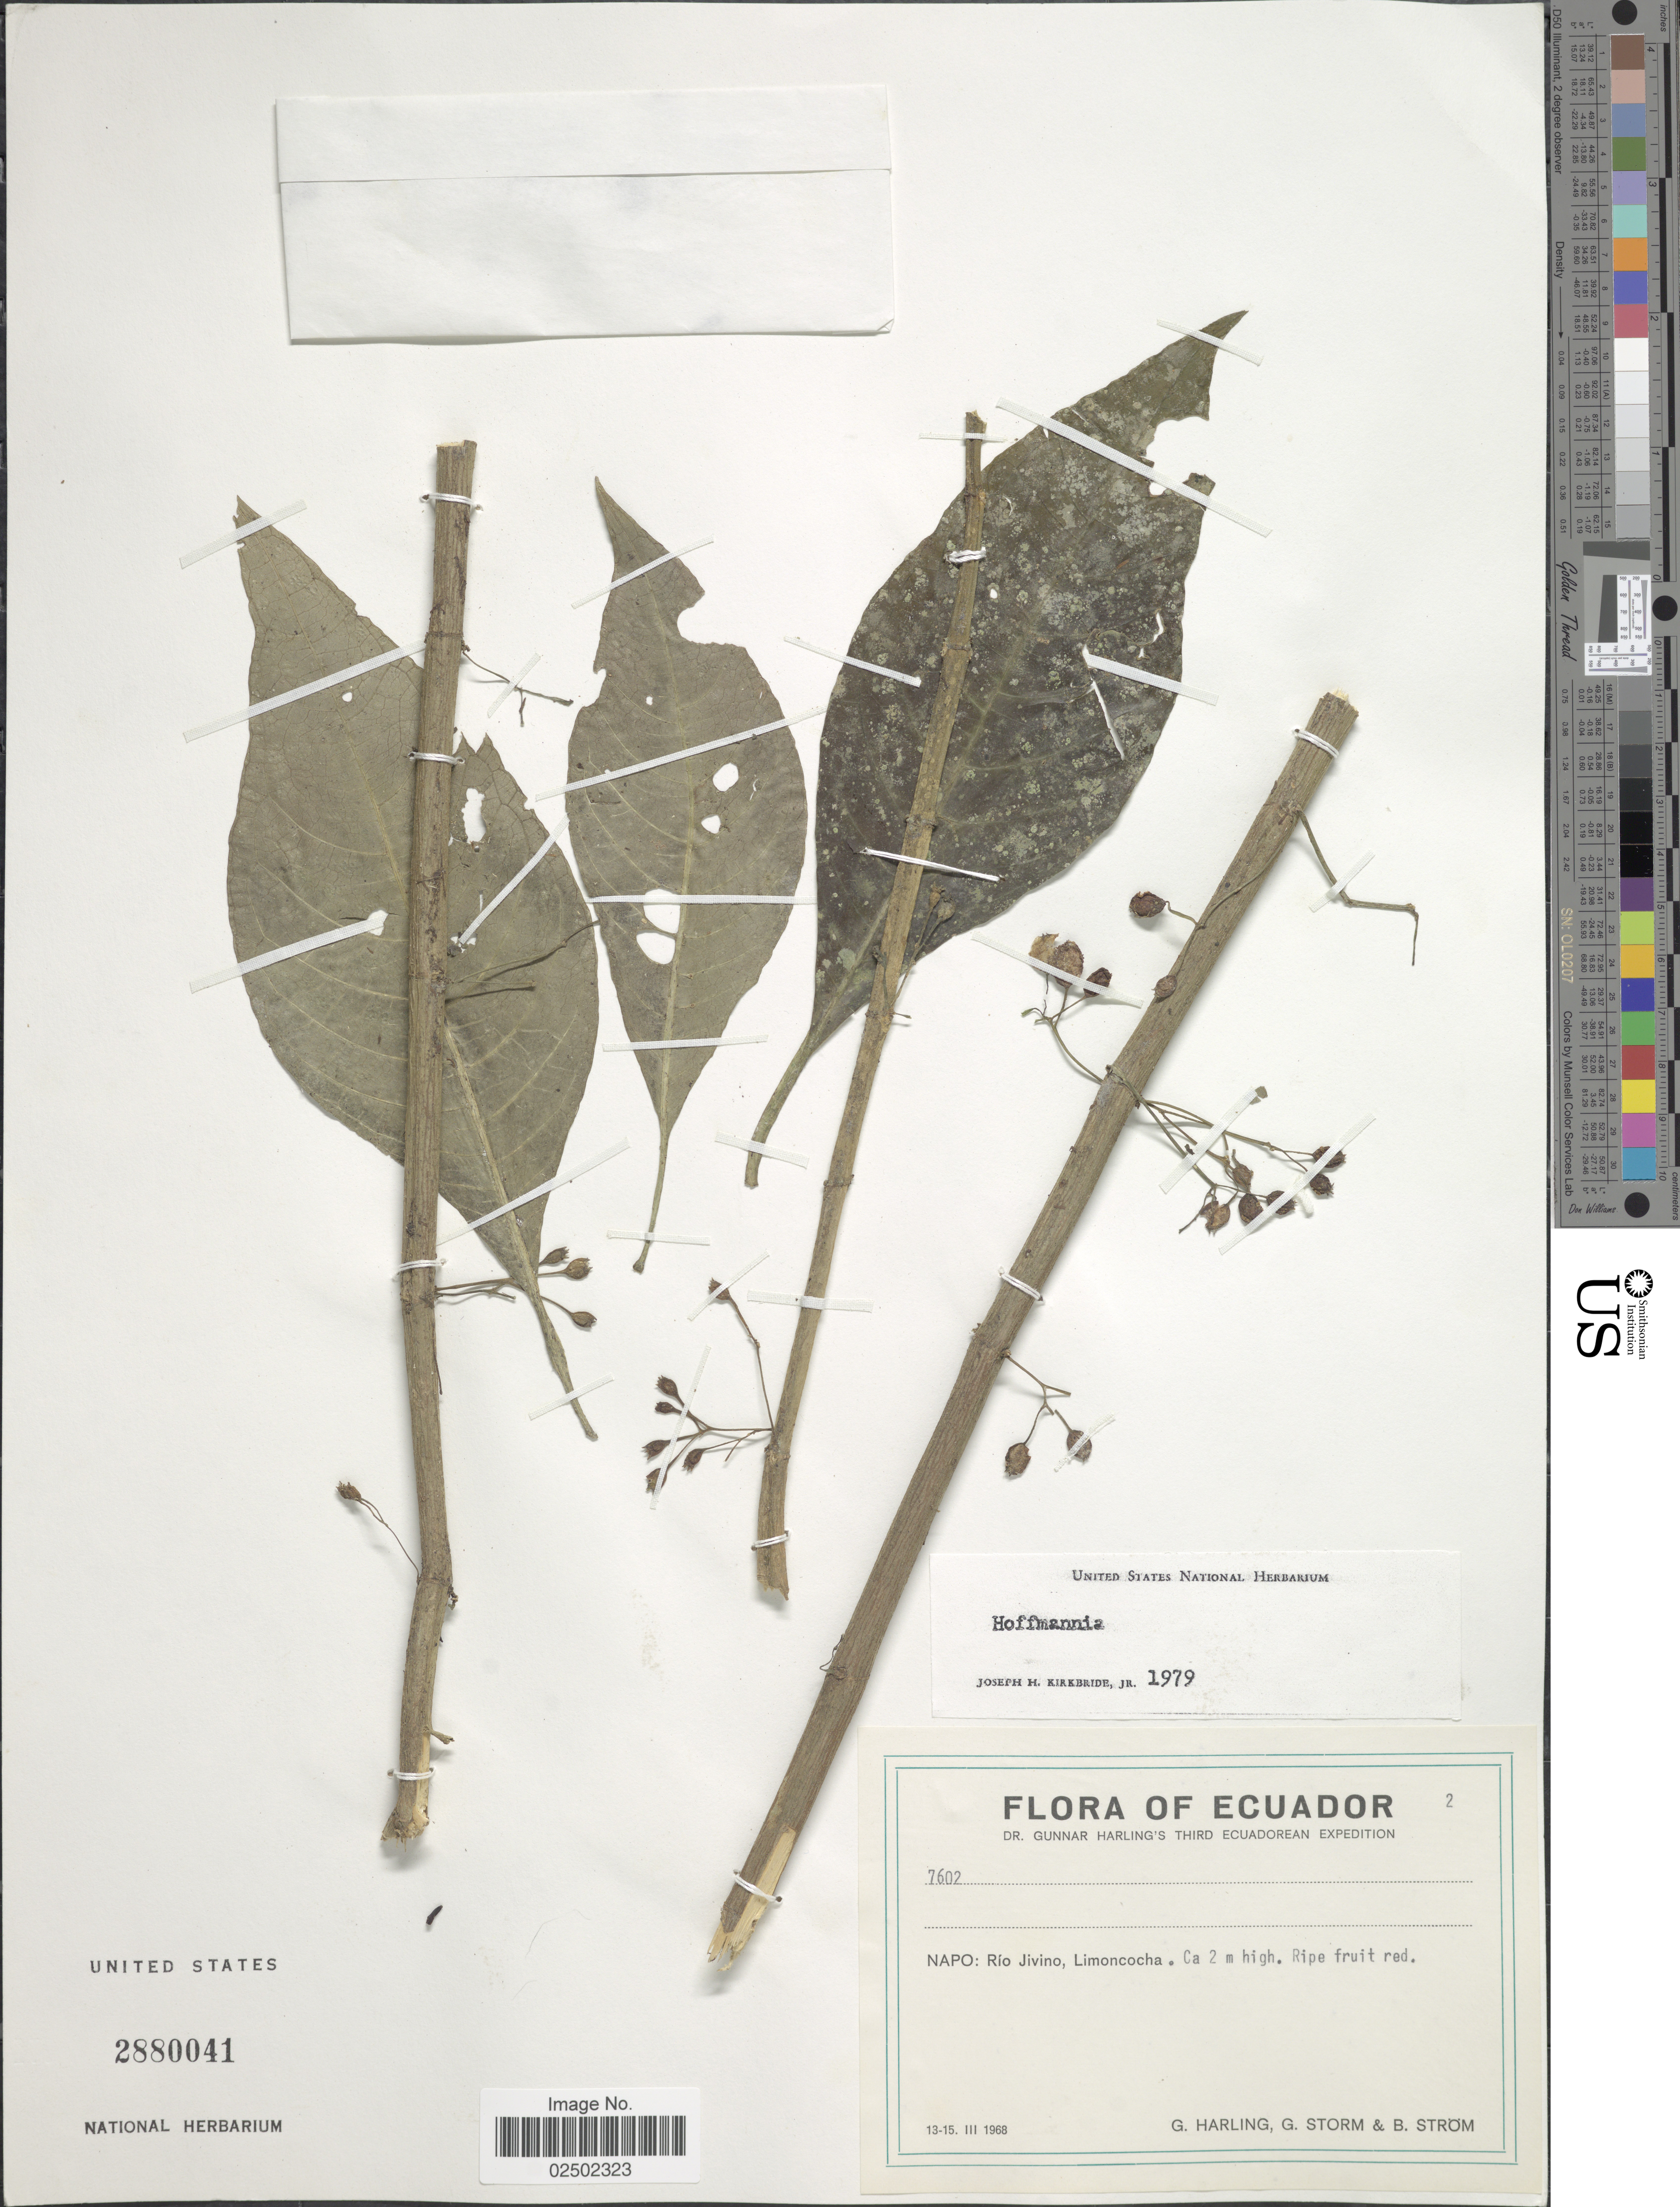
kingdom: Plantae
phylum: Tracheophyta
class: Magnoliopsida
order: Gentianales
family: Rubiaceae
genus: Hoffmannia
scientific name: Hoffmannia sp.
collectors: G. Harling, G. Storm & B. Ström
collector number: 7602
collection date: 1968-03-13/1968-03-15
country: Ecuador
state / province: Napo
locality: Napo: Rio Jivino, Limoncocha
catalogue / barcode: US 2880041